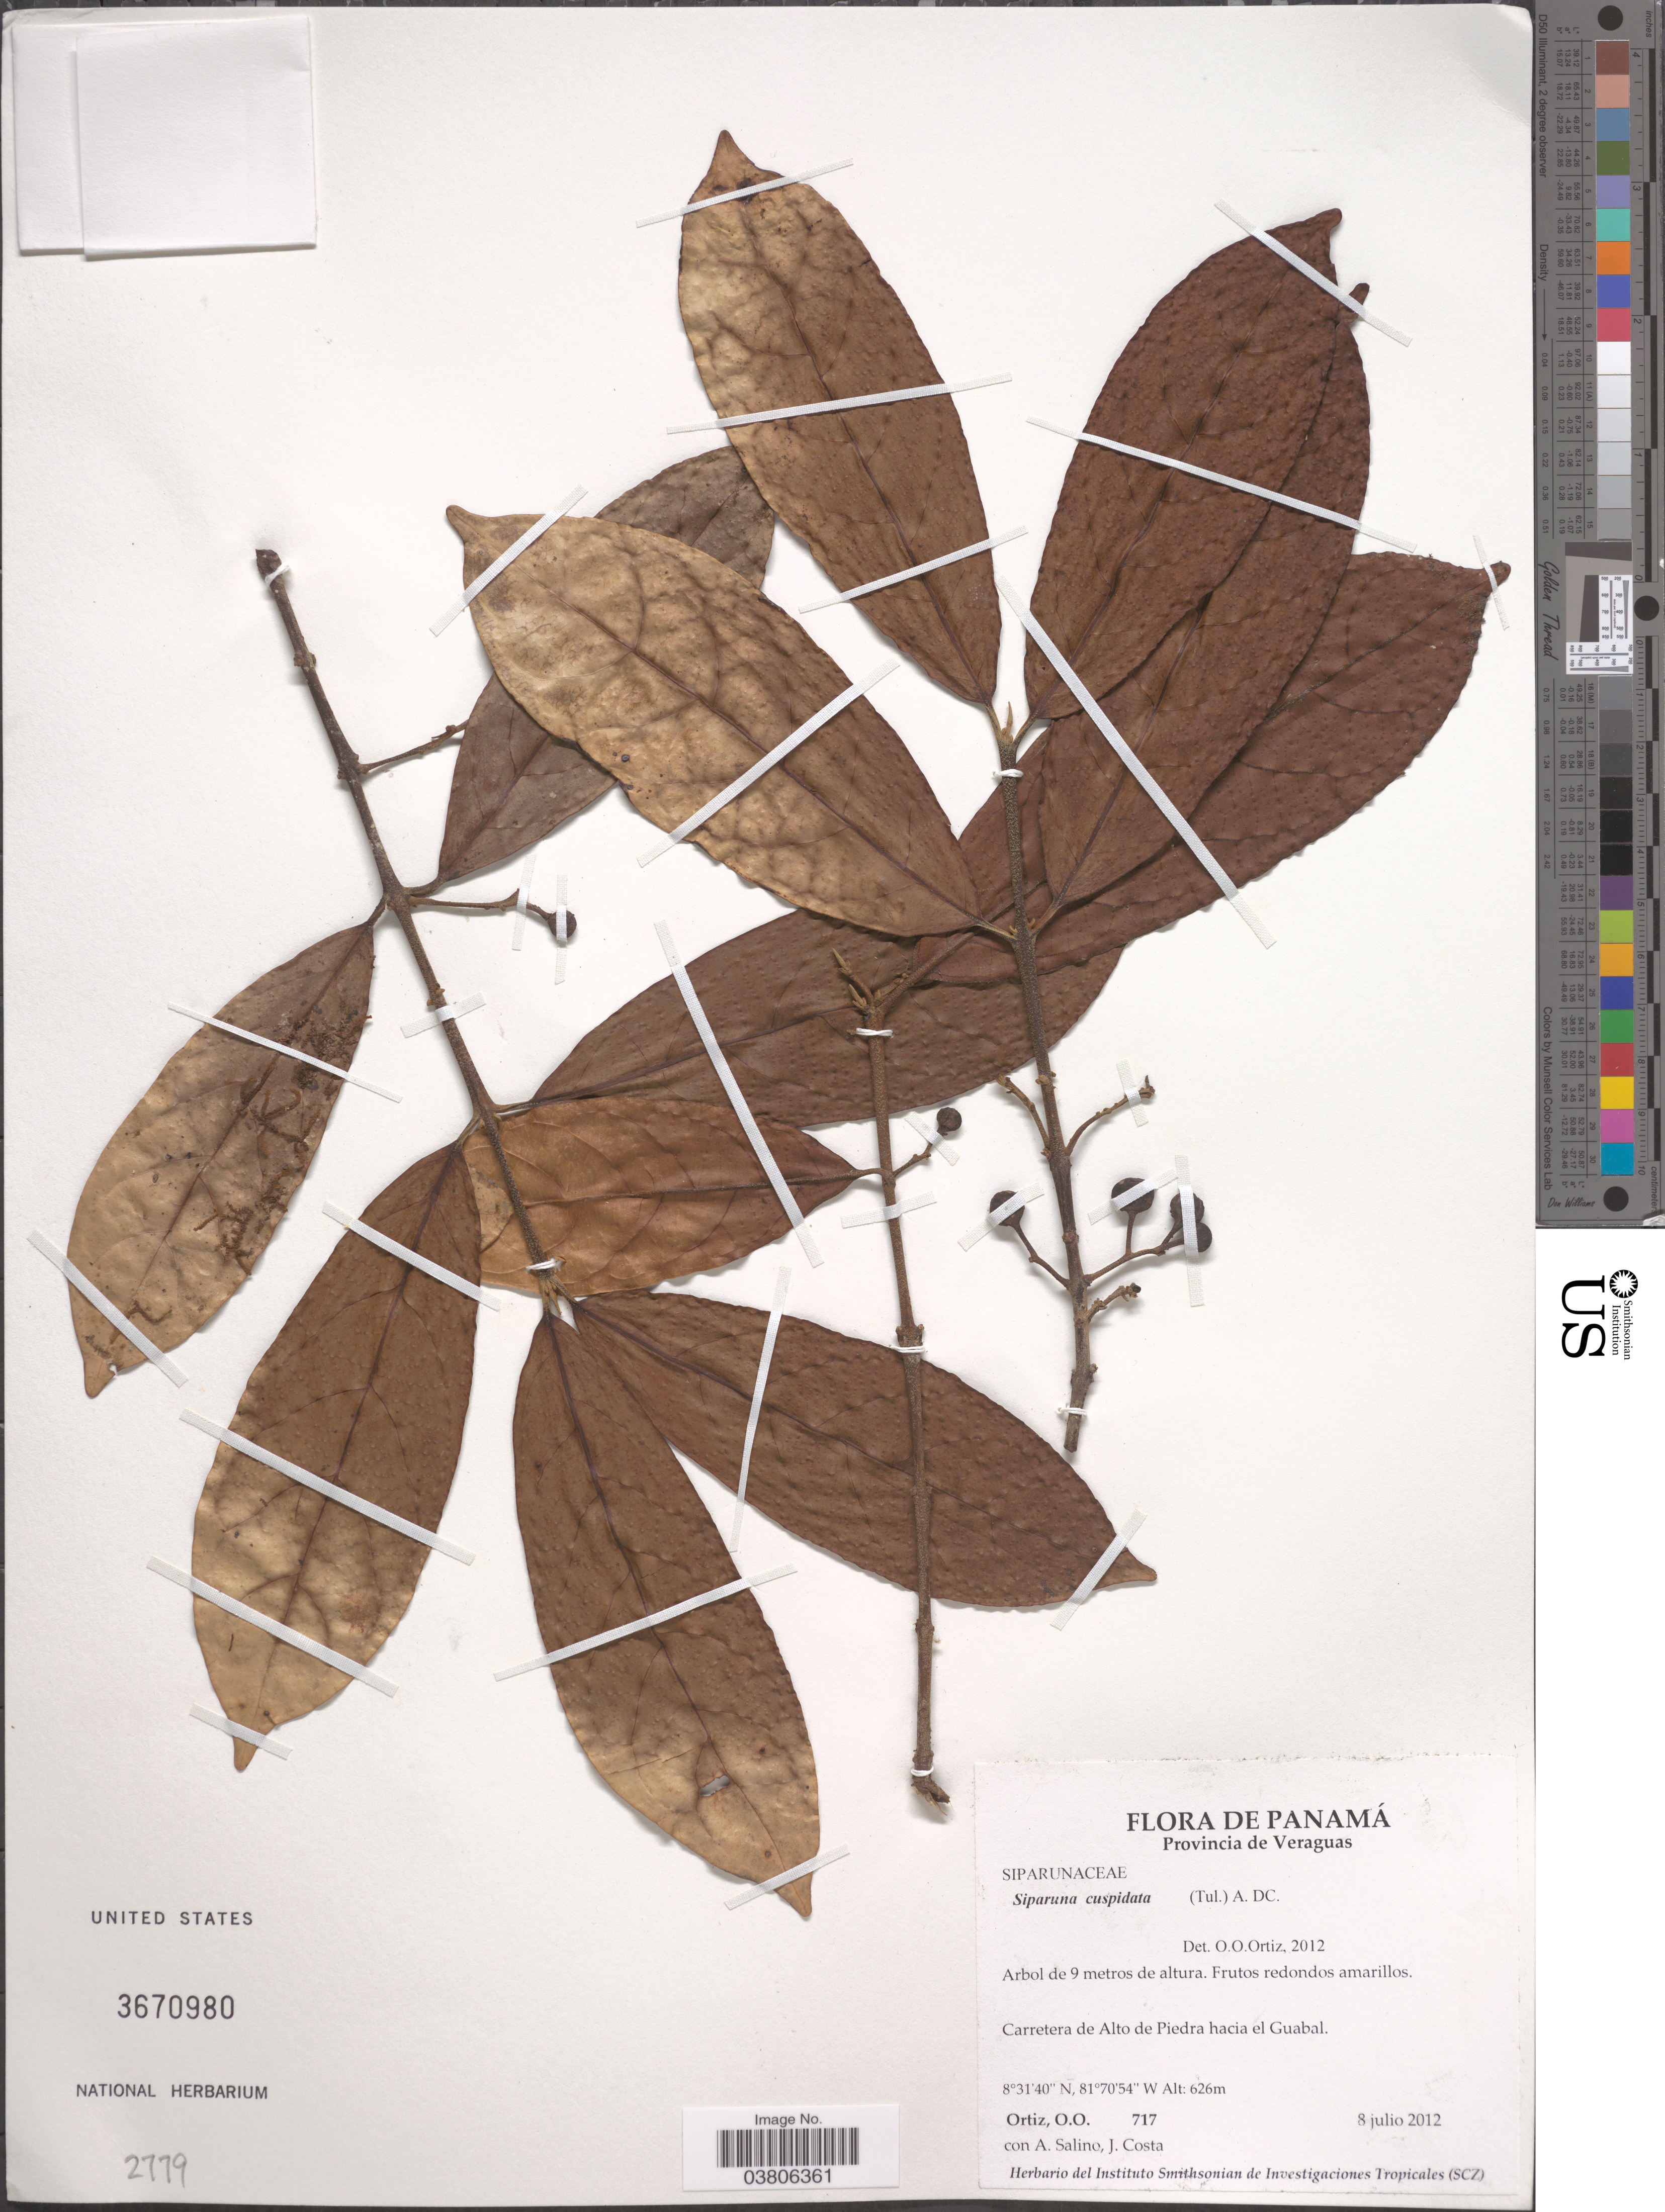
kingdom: Plantae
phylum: Tracheophyta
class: Magnoliopsida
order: Laurales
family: Siparunaceae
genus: Siparuna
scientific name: Siparuna cuspidata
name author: (Tul.) A. DC.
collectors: O. O. Ortiz, A. Salino & J. Costa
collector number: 717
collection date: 2012-07-08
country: Panama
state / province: Veraguas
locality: Carretera de Alto de Piedra hacia el Guabal.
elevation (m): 626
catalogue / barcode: US 3670980